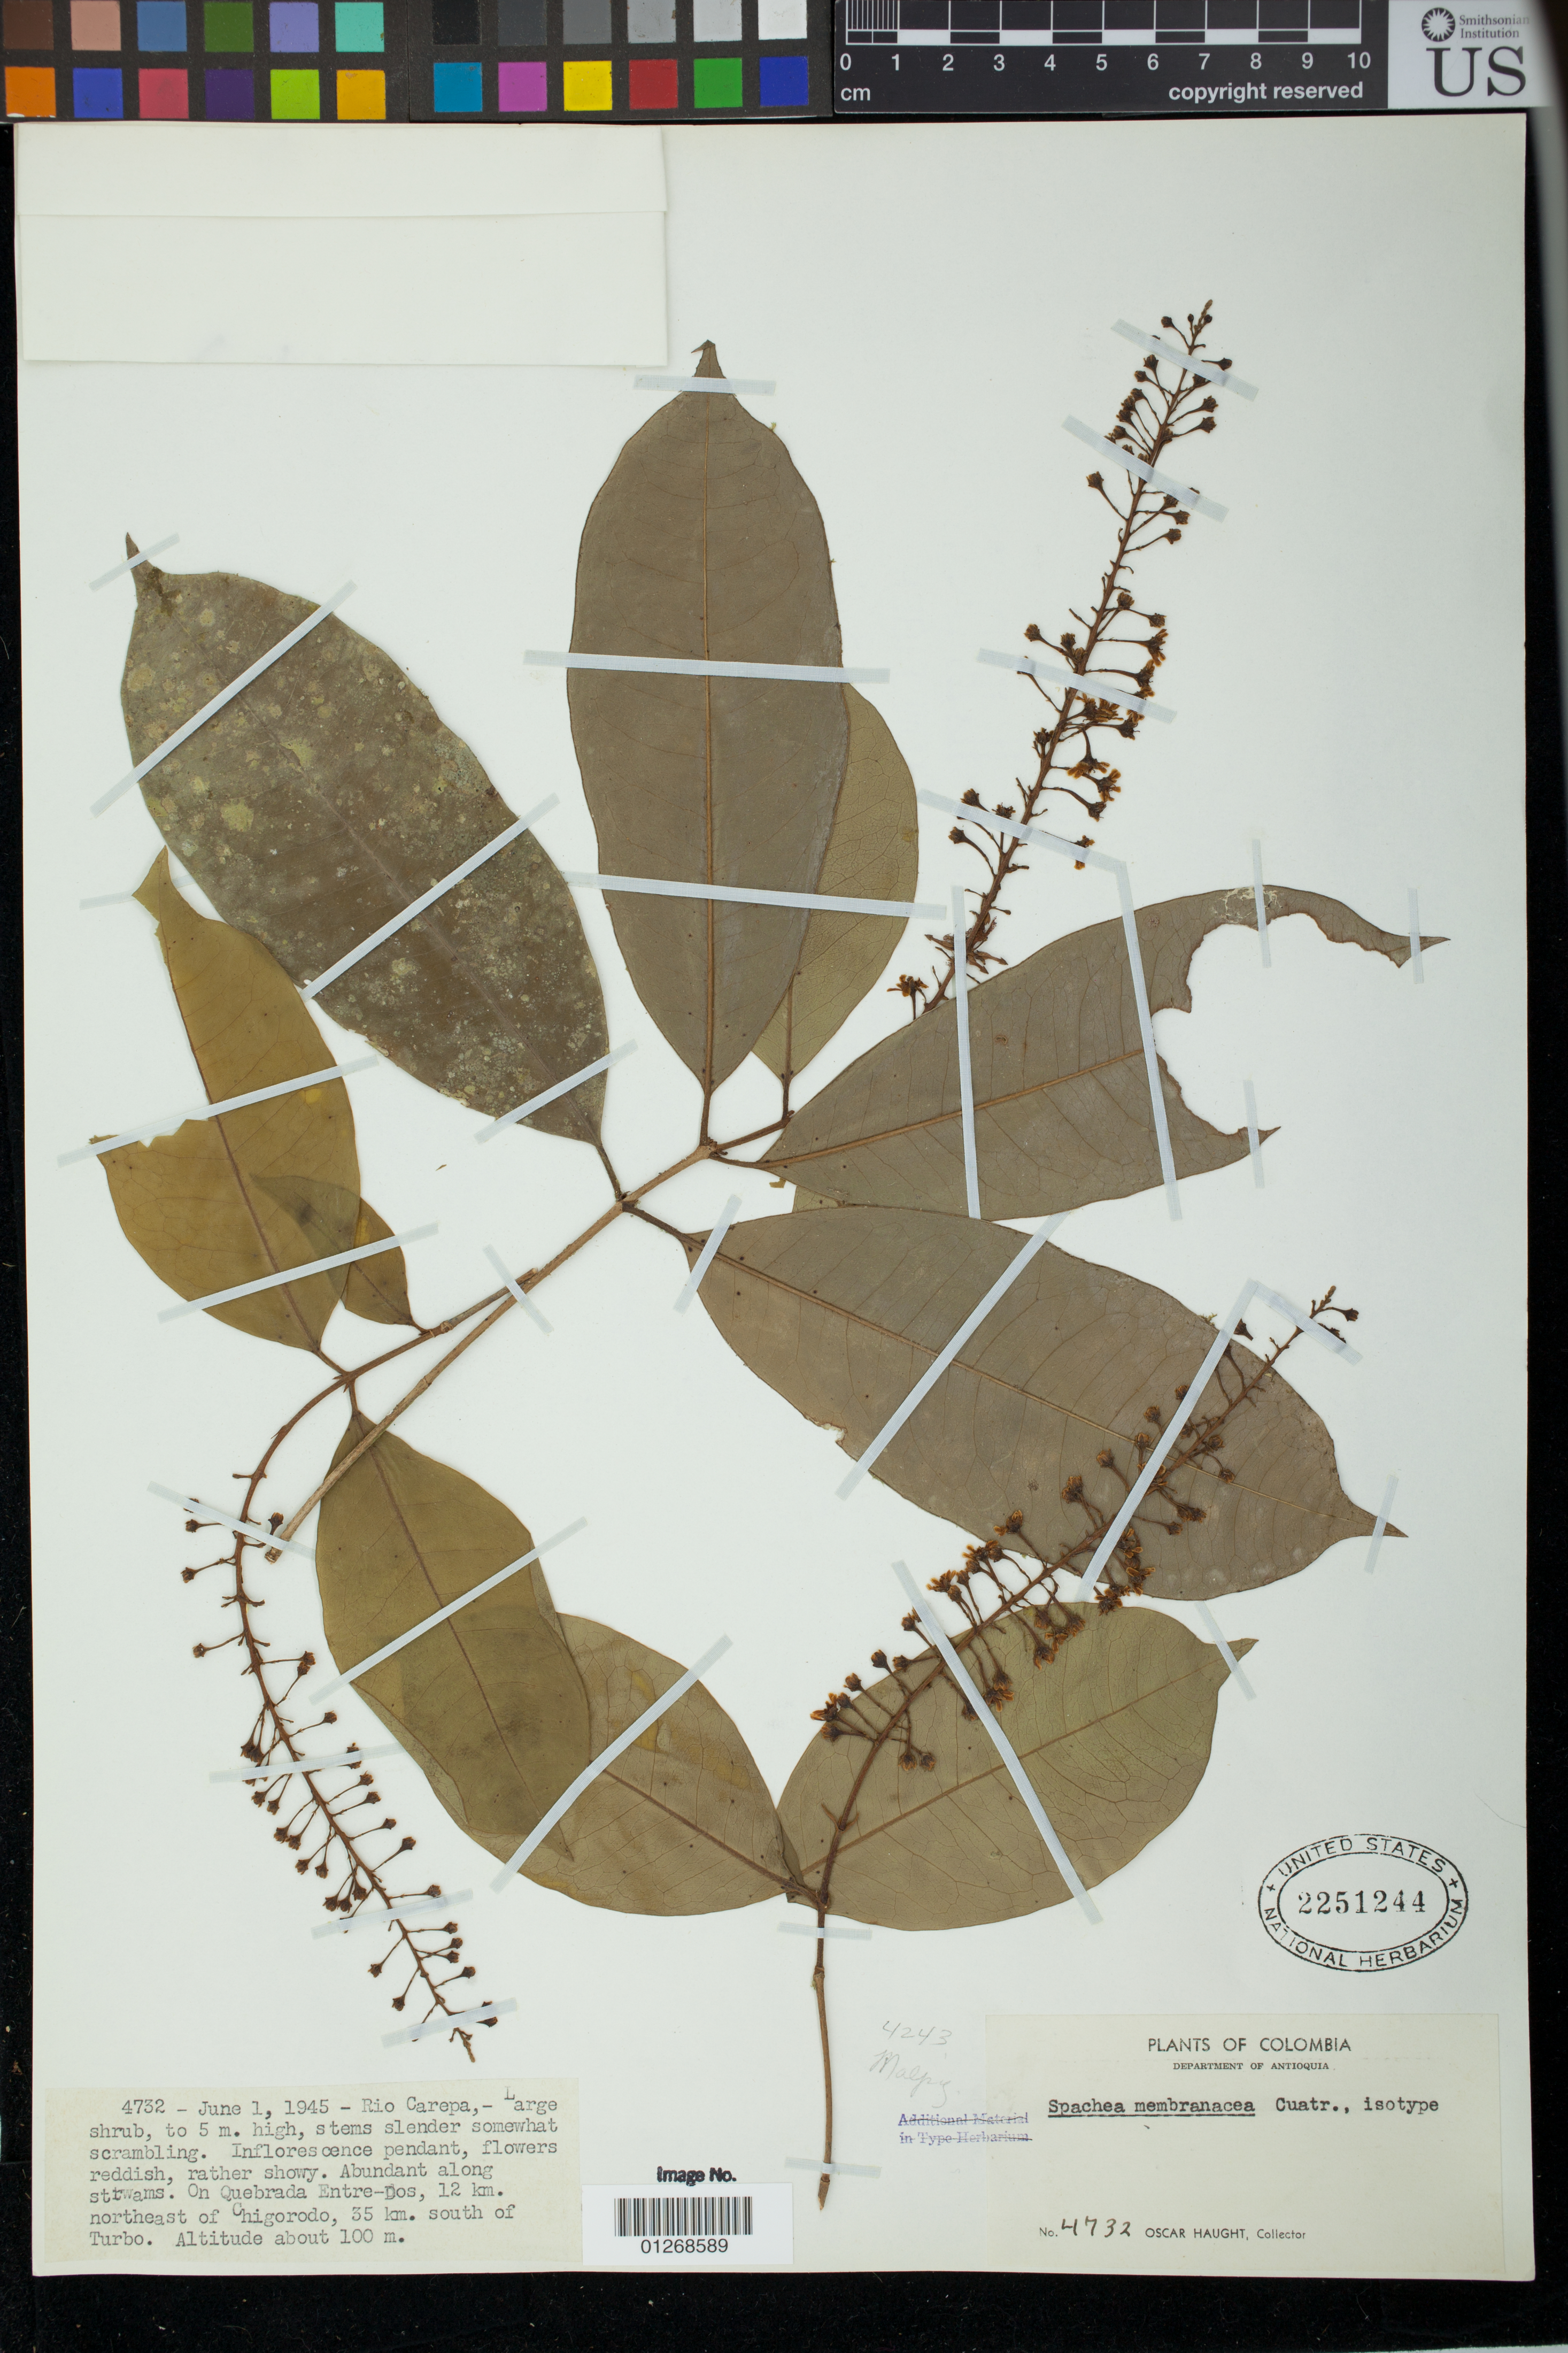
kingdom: Plantae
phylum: Tracheophyta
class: Magnoliopsida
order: Malpighiales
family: Malpighiaceae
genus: Spachea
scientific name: Spachea membranacea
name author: Cuatrec.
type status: Isotype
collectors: O. L. Haught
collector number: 4732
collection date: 1945-06-01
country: Colombia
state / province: Antioquia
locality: Rio Carepa, Quebrada Entre-Dos, 12 km NE of Chigoroda, 35 km S of Turbo.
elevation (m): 100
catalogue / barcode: US 2251244